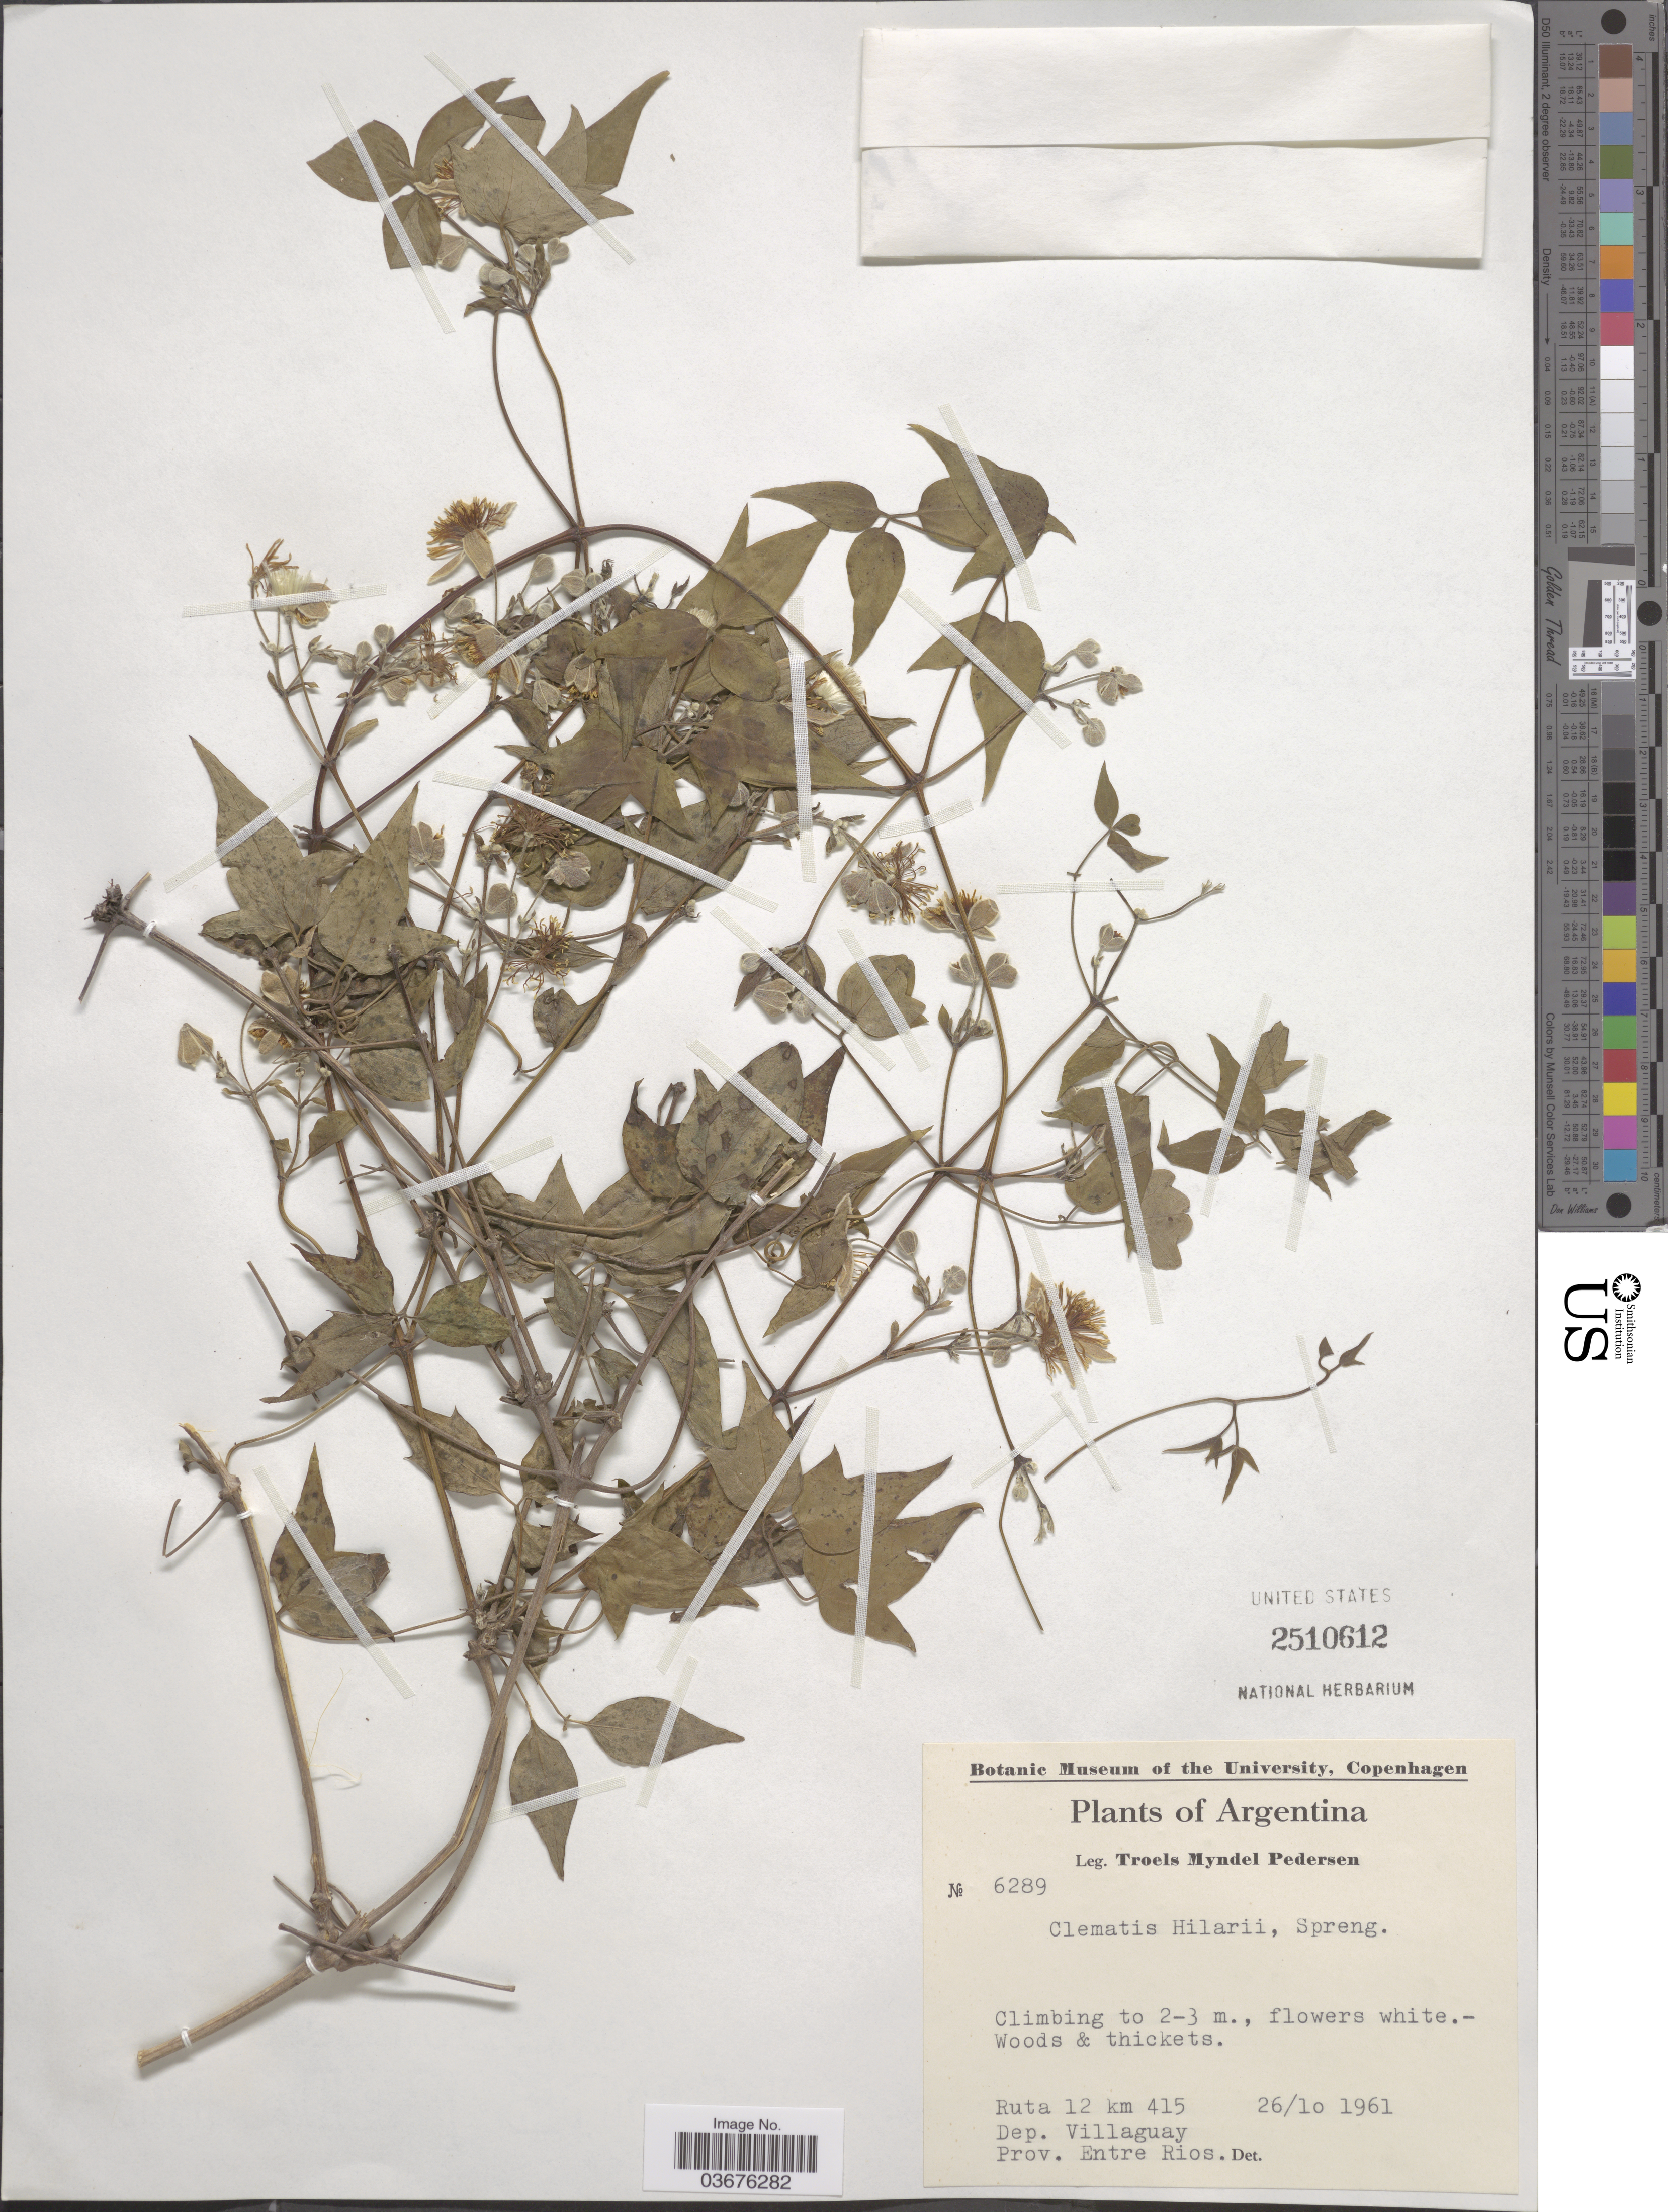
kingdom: Plantae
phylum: Tracheophyta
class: Magnoliopsida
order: Ranunculales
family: Ranunculaceae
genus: Clematis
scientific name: Clematis campestris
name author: A. St.-Hil.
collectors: T. Pederson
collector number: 6289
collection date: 1961-10-26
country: Argentina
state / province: Entre Rios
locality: Ruta 12 km 415. Dep. Villaguay.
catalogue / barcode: US 2510612